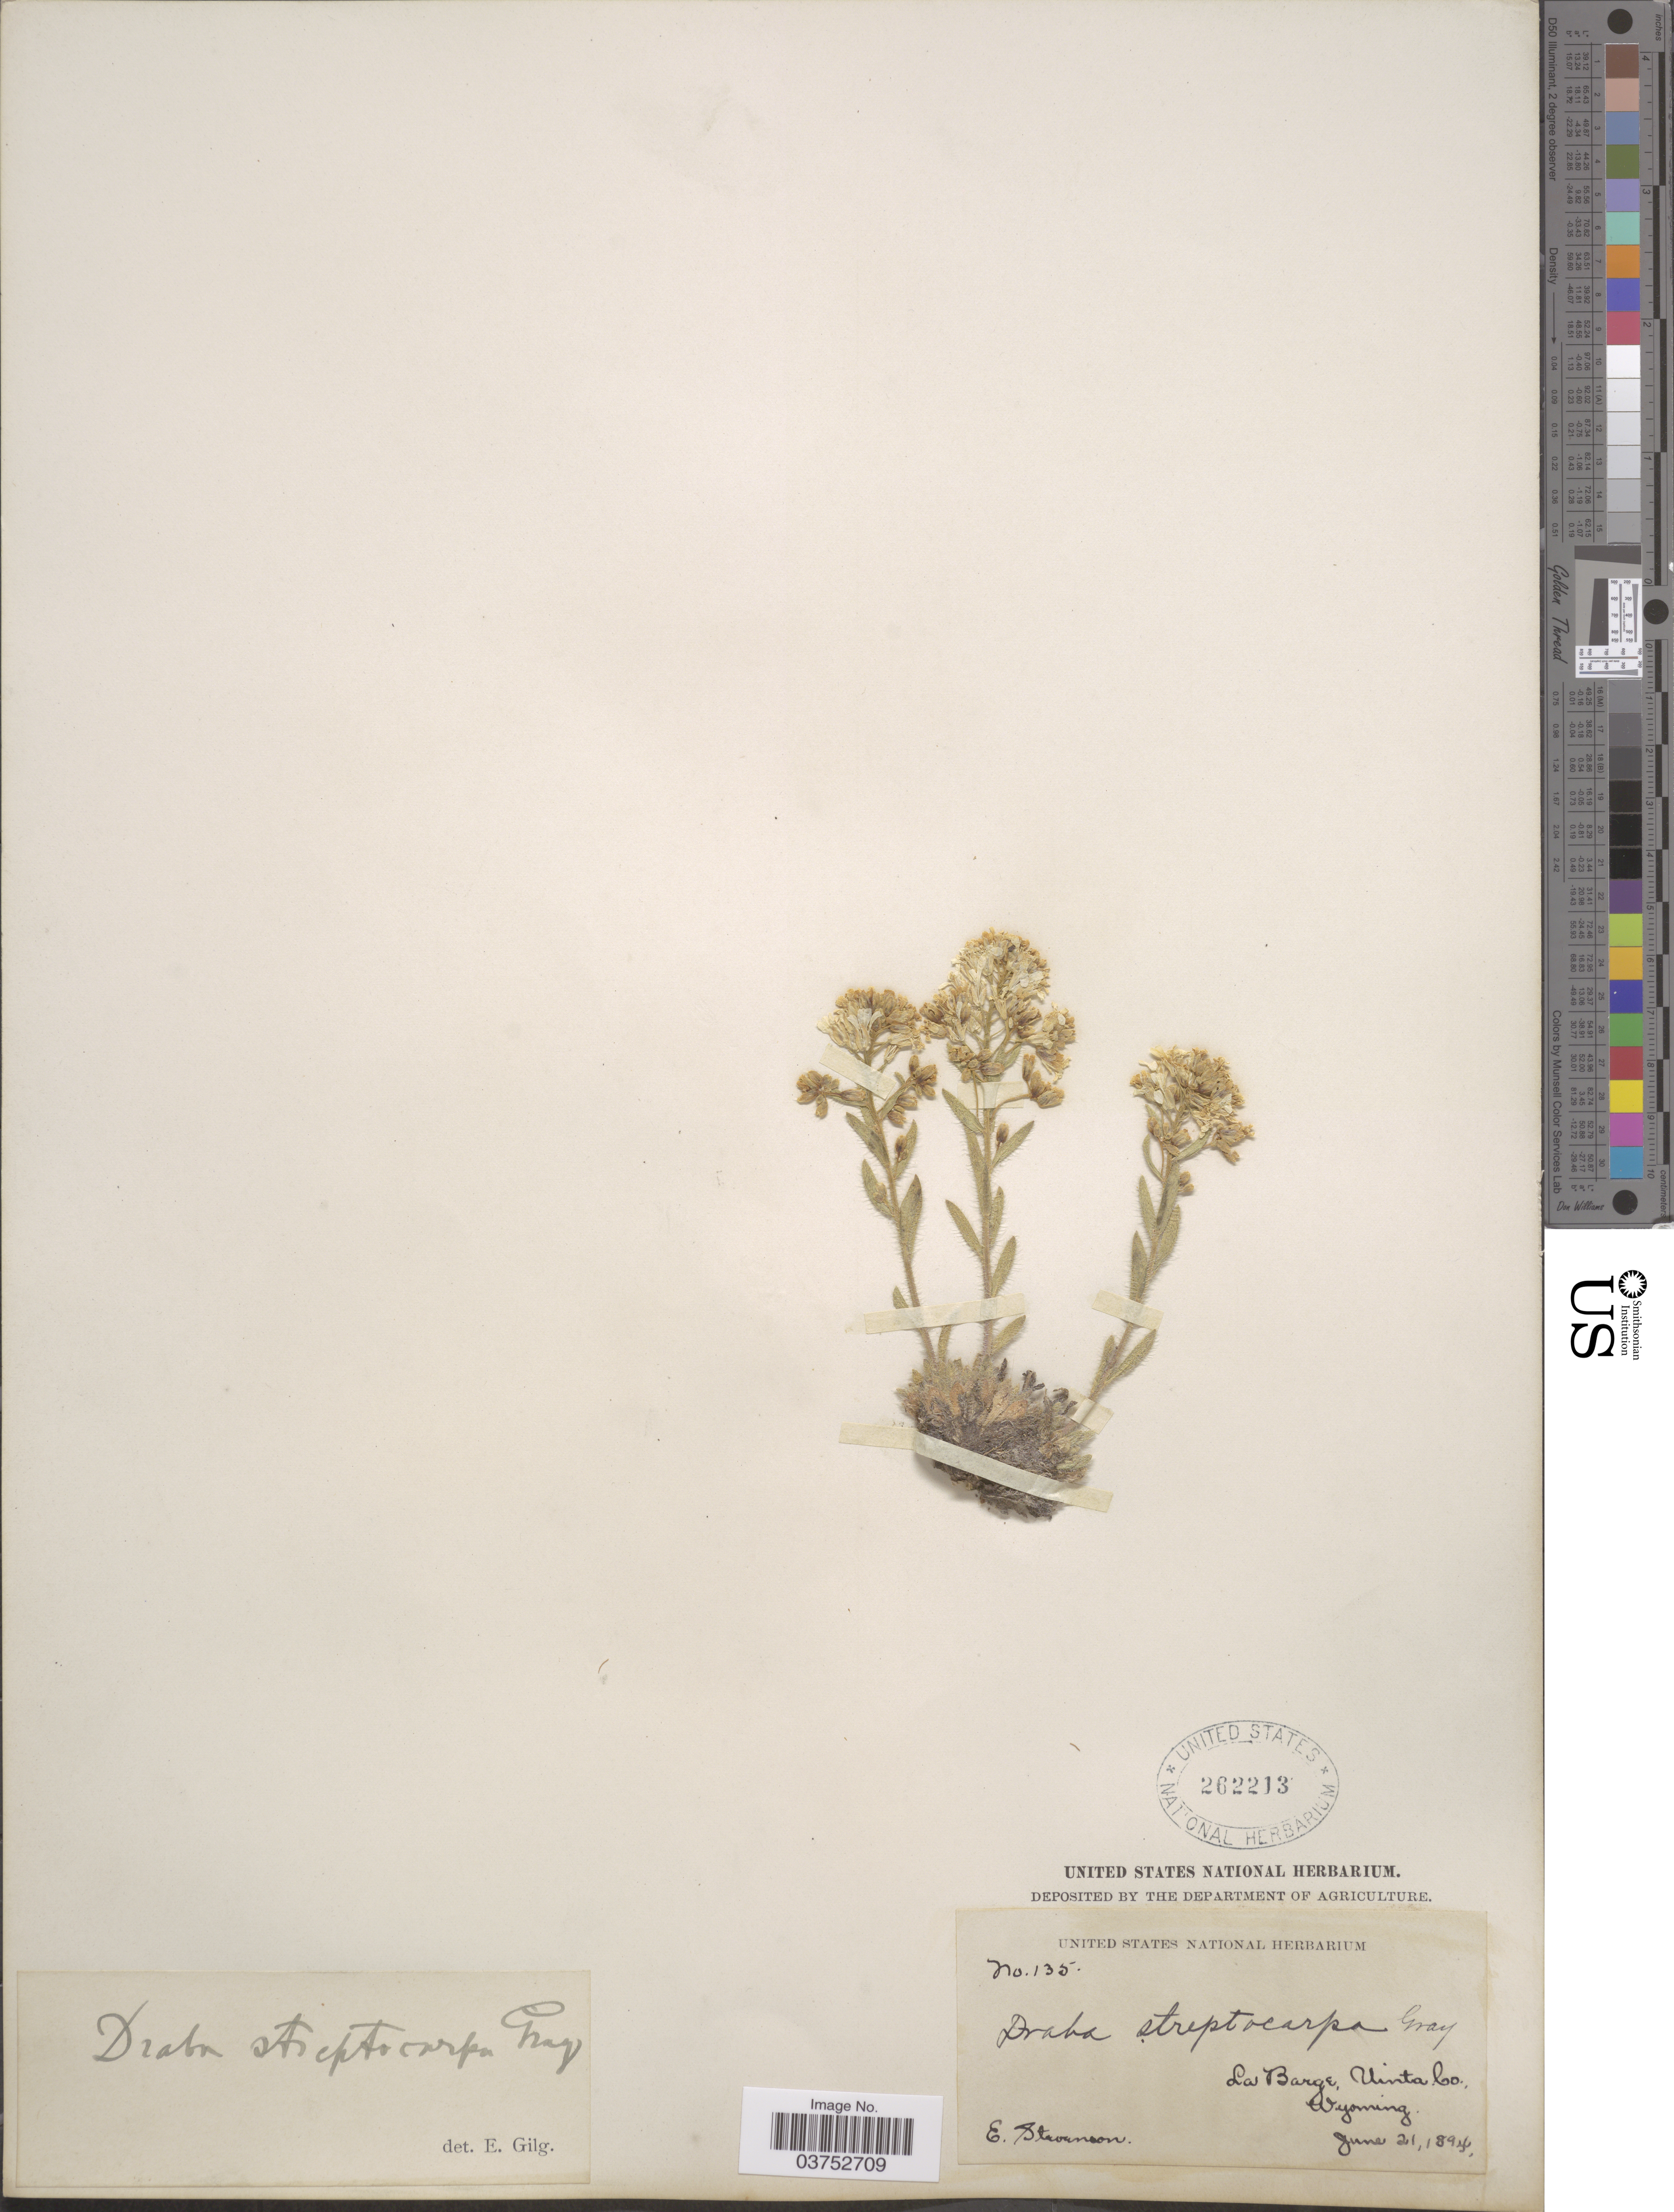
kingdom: Plantae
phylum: Tracheophyta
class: Magnoliopsida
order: Brassicales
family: Brassicaceae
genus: Draba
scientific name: Draba streptocarpa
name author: A. Gray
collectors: E. Stevenson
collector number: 135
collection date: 1894-06-21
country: United States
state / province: Wyoming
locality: La Barge, Uinta Co.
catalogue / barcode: US 262213